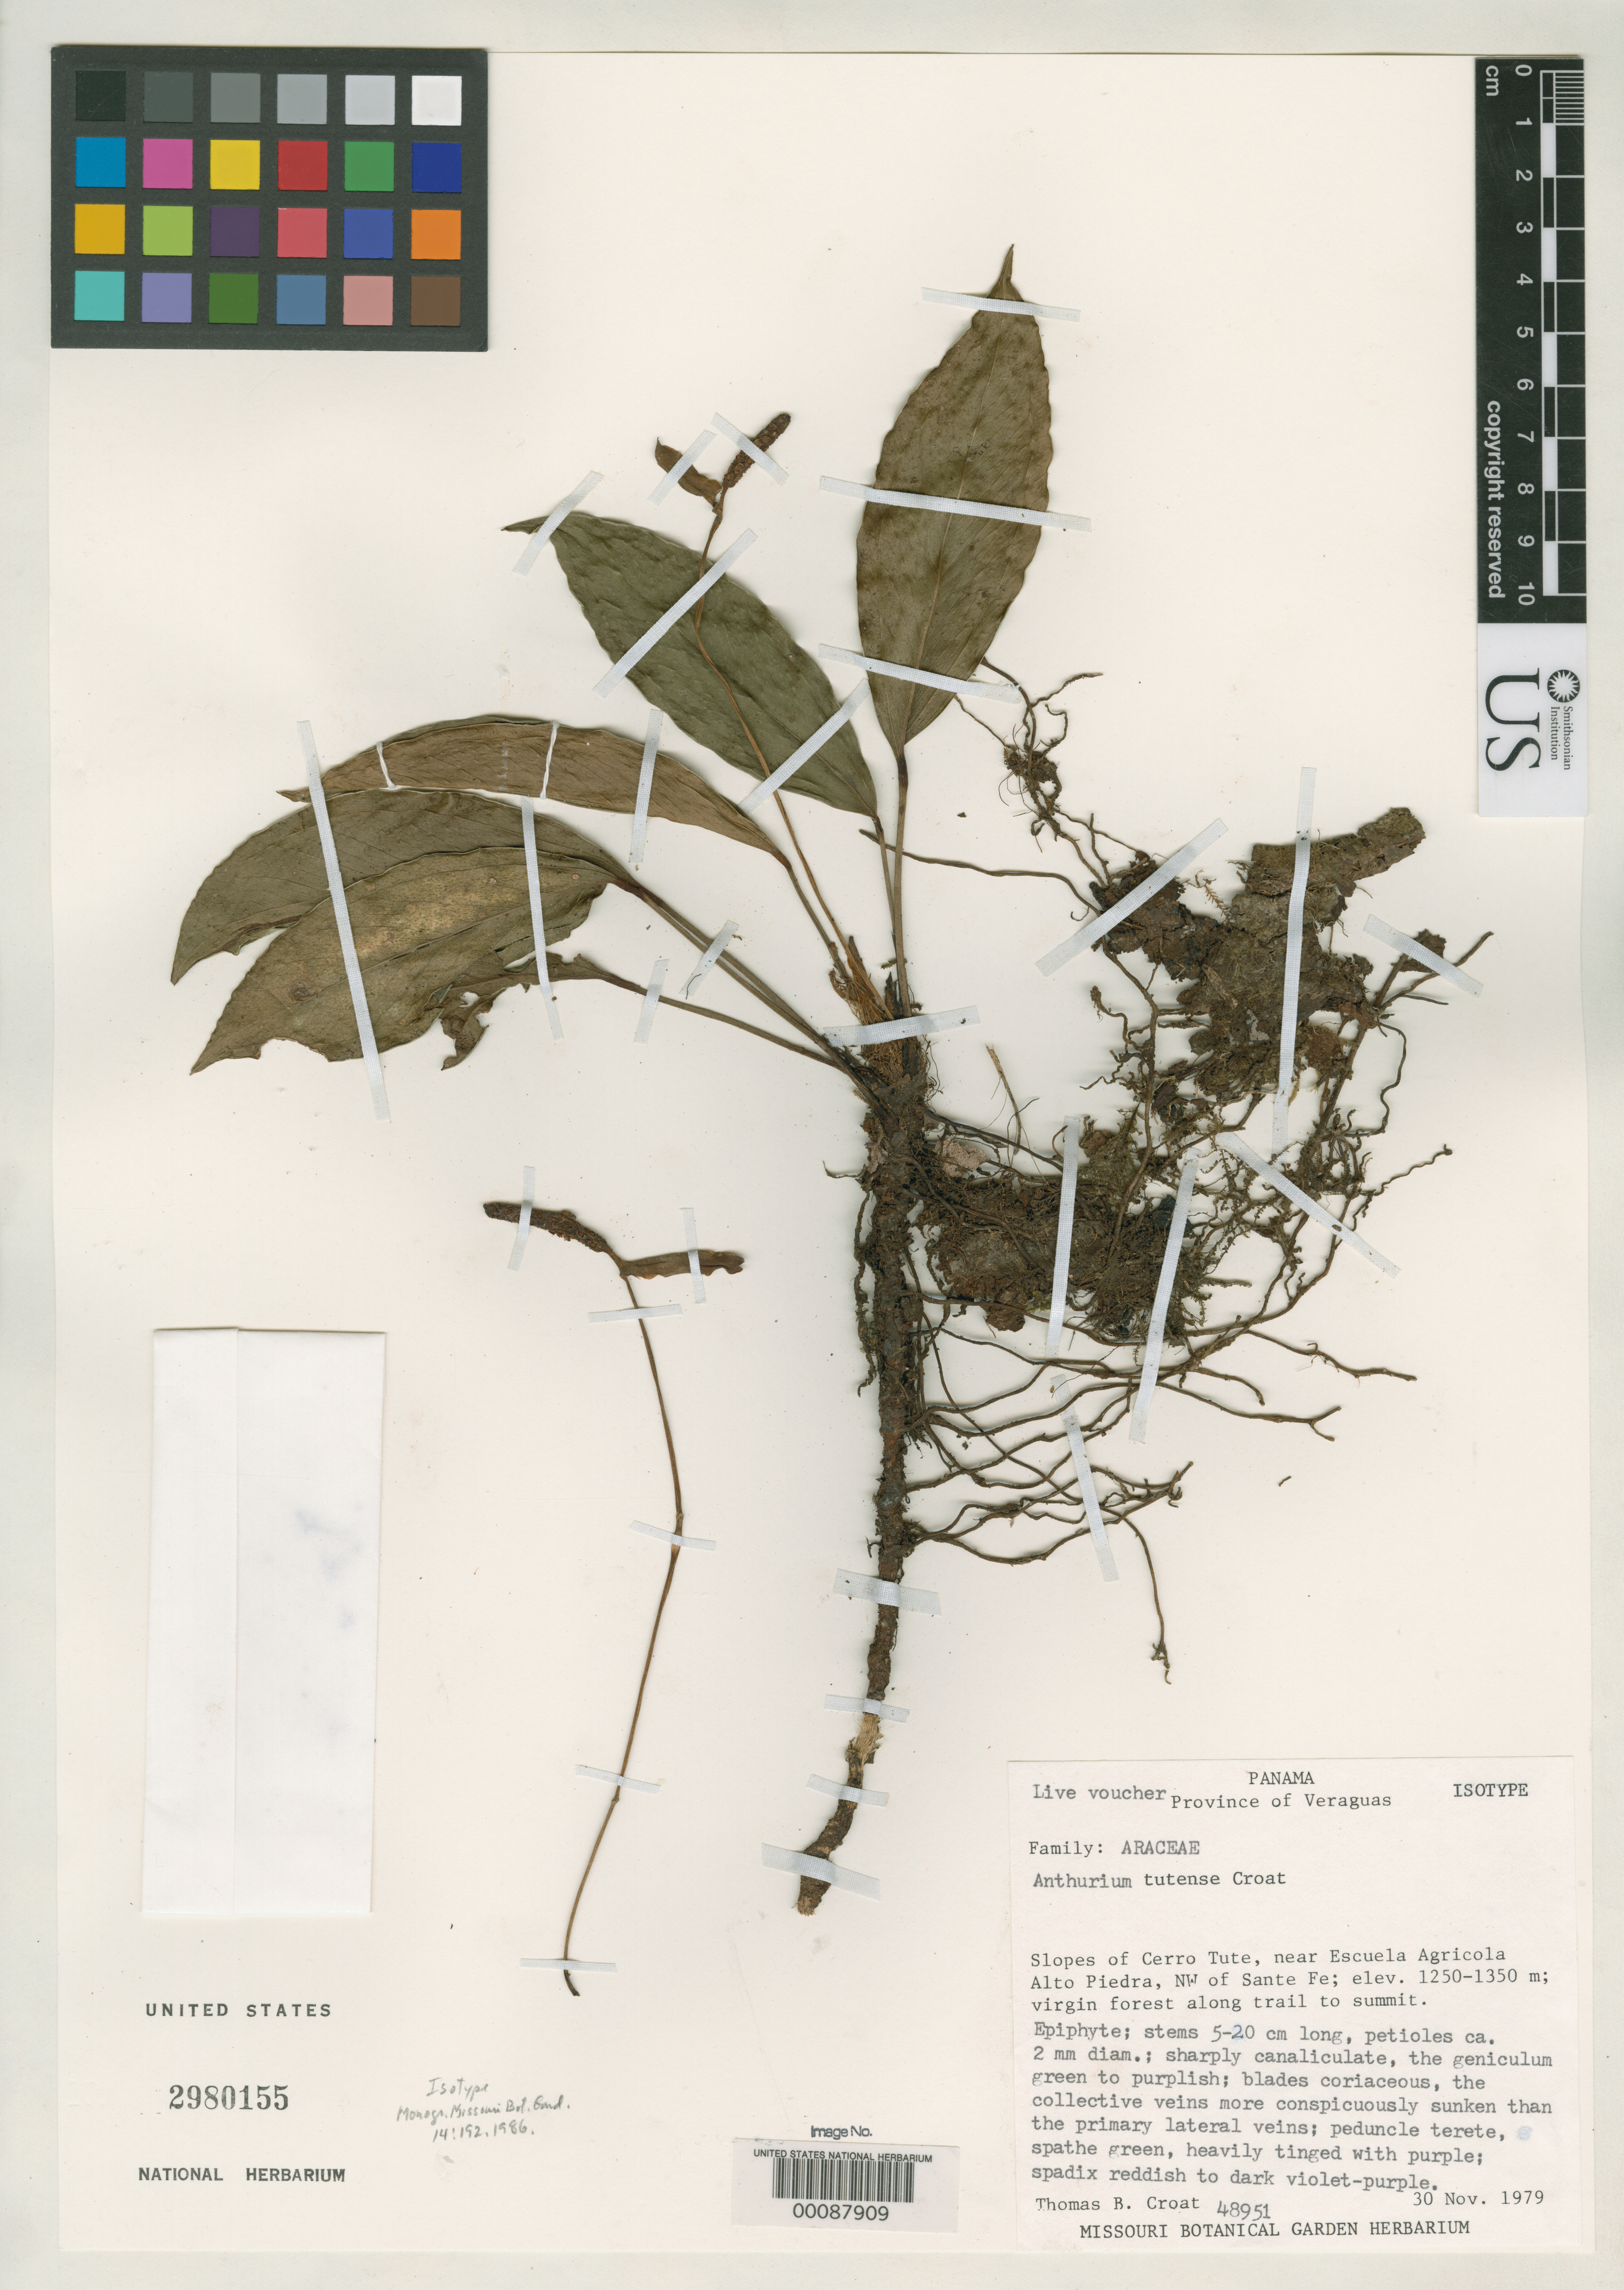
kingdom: Plantae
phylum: Tracheophyta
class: Liliopsida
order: Alismatales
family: Araceae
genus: Anthurium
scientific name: Anthurium tutense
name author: Croat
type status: Isotype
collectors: T. B. Croat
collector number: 48951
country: Panama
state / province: Veraguas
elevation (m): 1250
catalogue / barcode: US 2980155